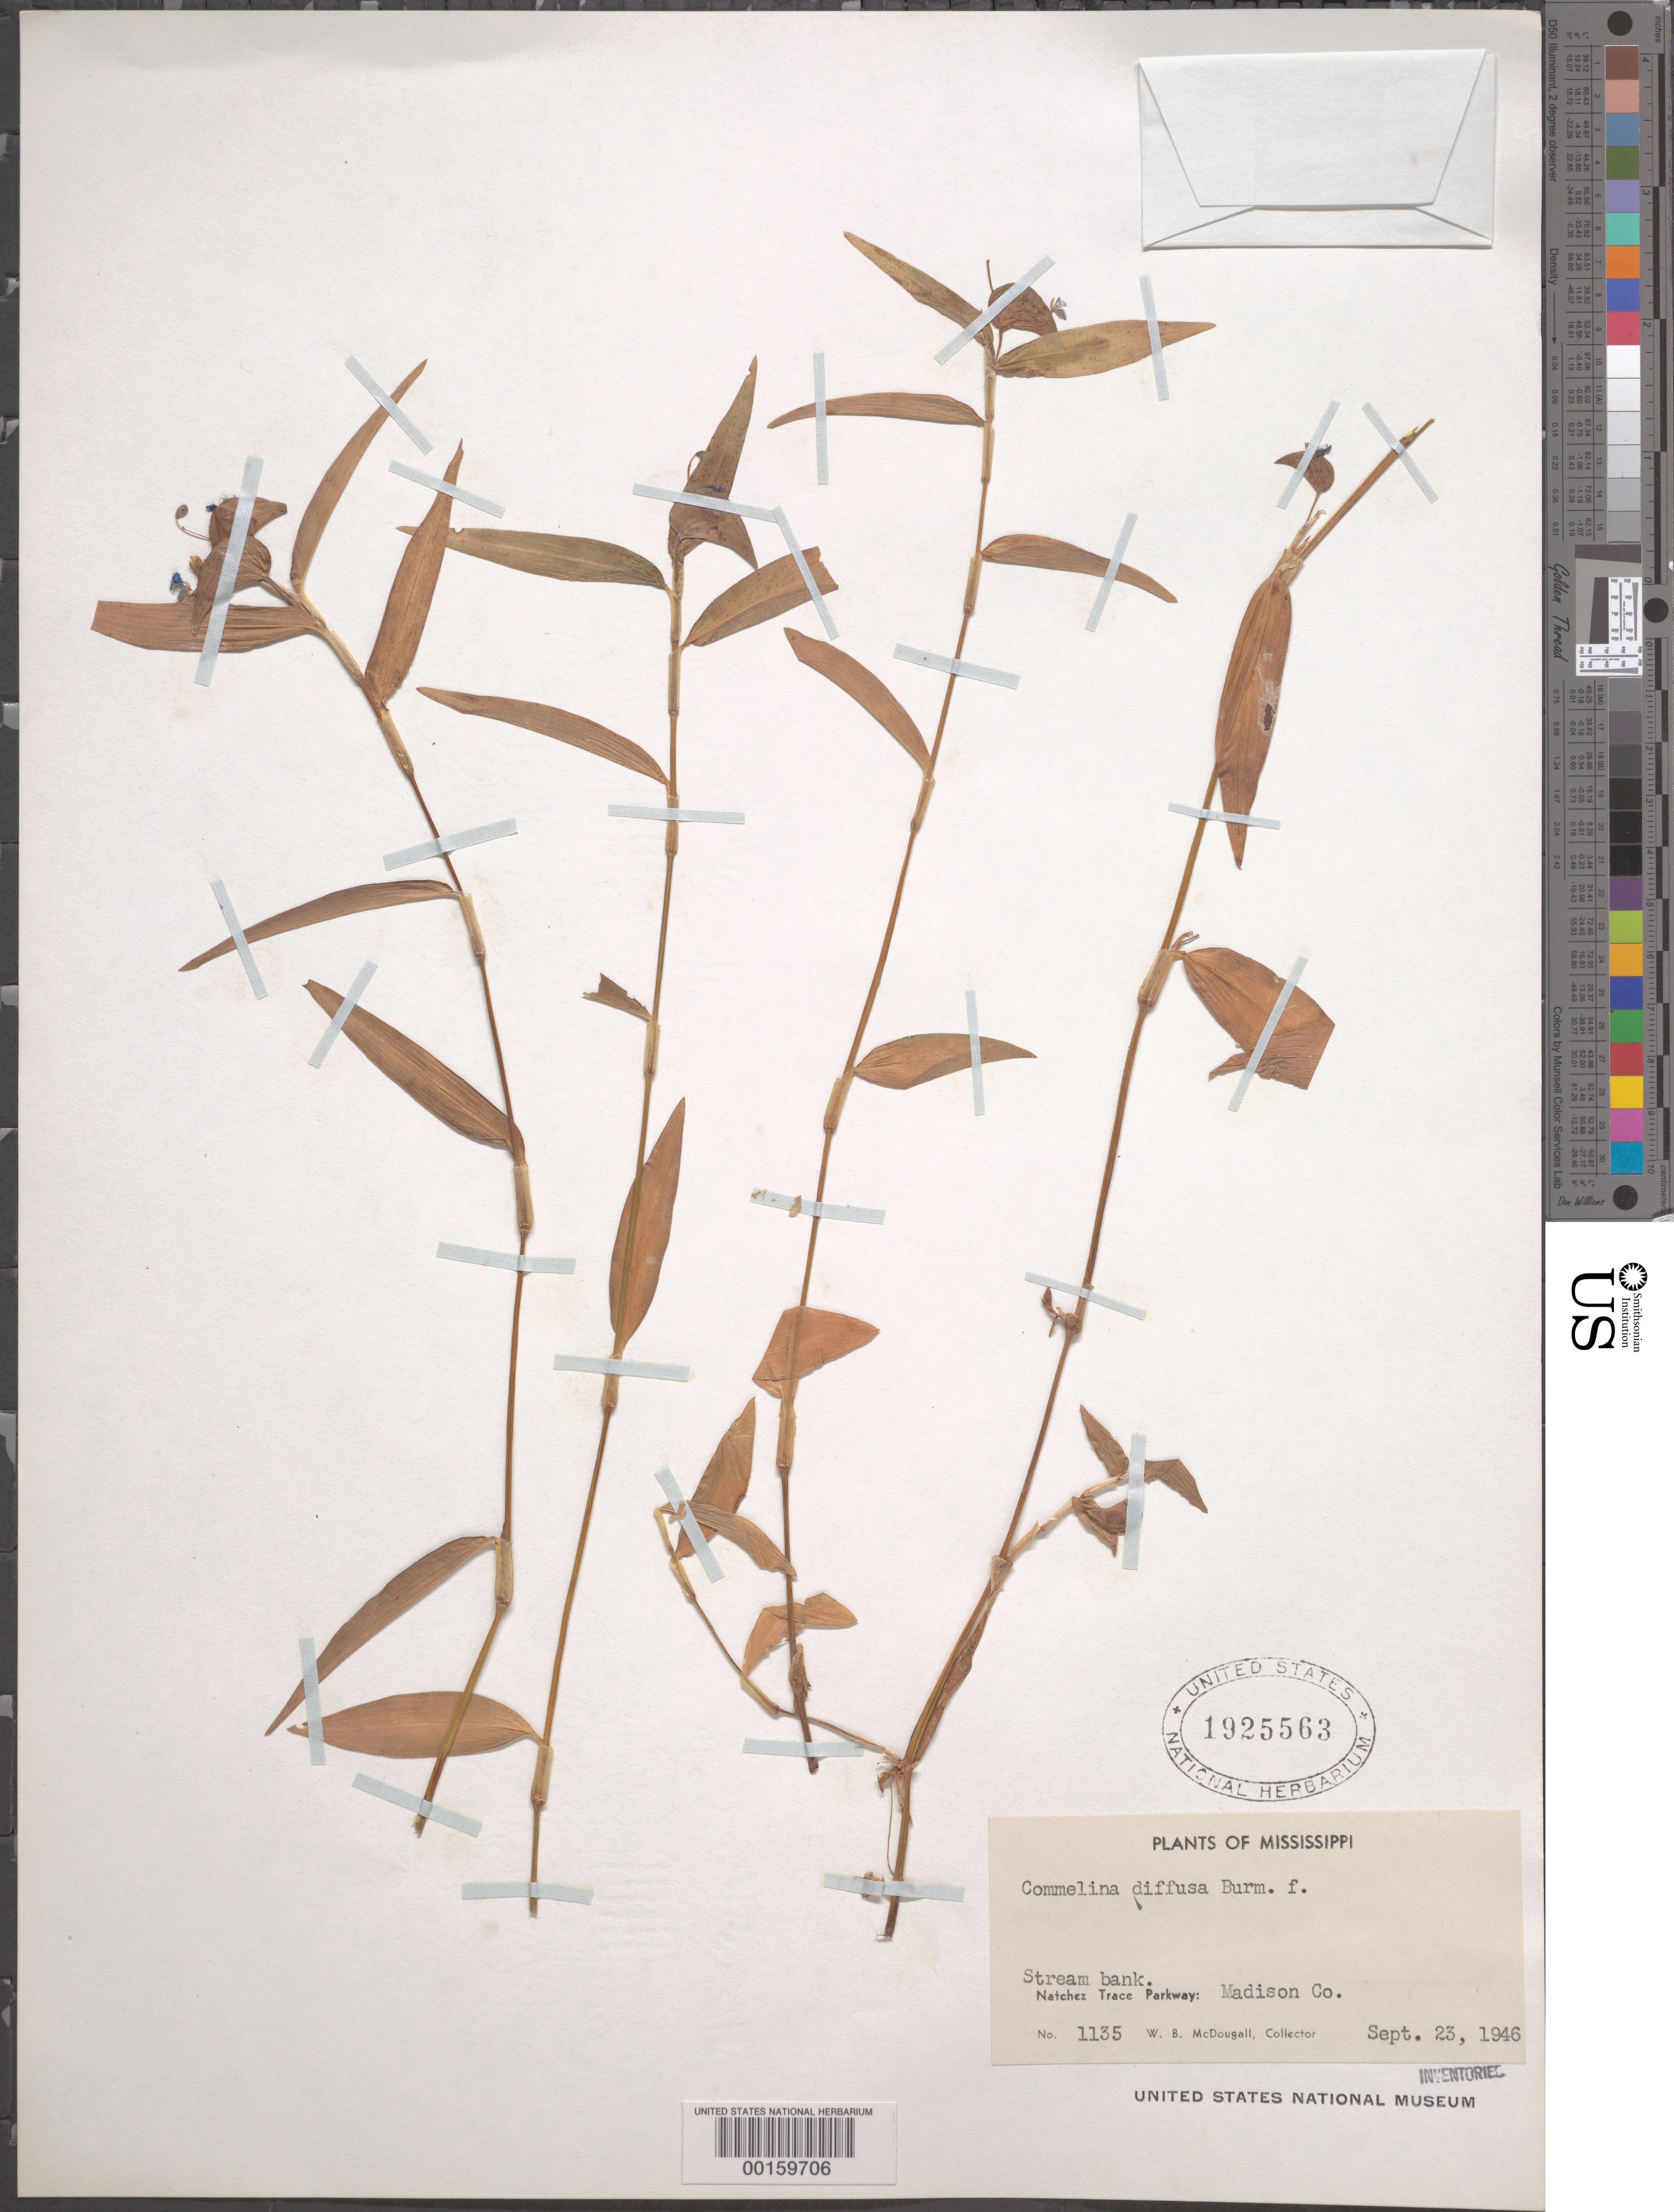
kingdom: Plantae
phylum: Tracheophyta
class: Liliopsida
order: Commelinales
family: Commelinaceae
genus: Commelina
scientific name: Commelina diffusa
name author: Burm. f.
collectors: W. B. McDougall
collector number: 1135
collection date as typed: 23 Sep 1946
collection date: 1946-09-23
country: United States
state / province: Mississippi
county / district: Madison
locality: Natchez trace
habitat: Stream bank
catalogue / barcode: US 1925563